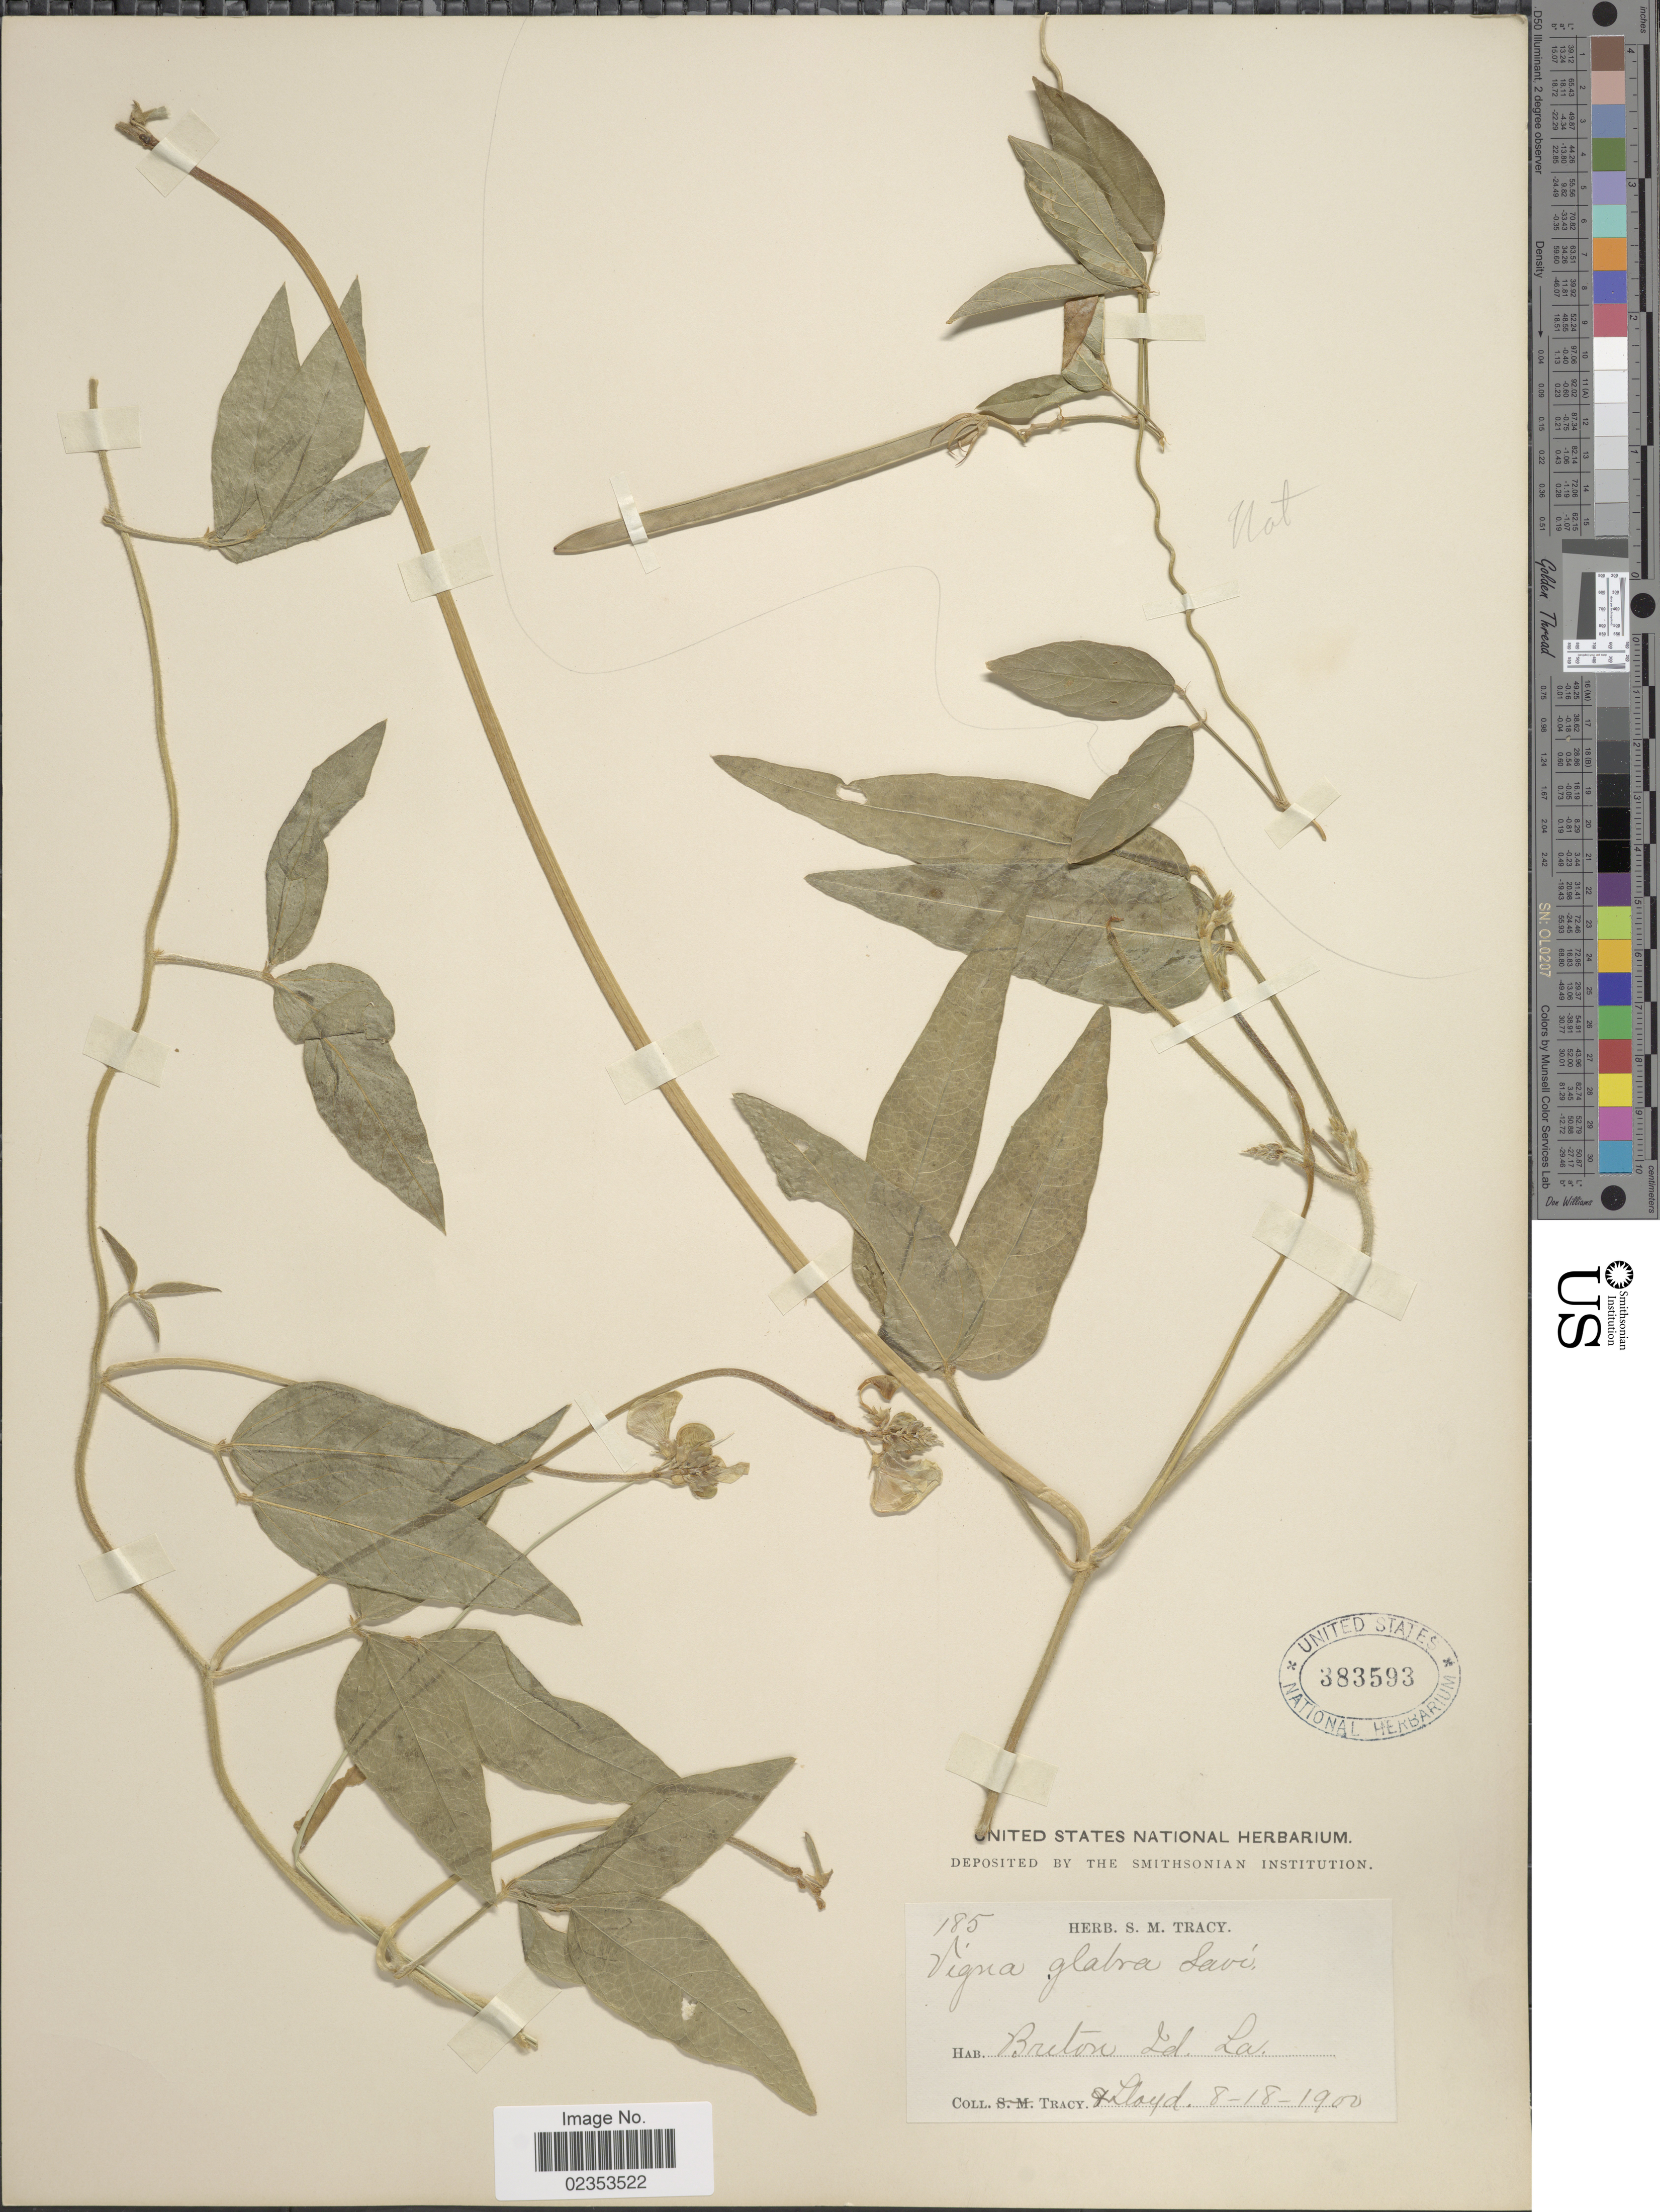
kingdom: Plantae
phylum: Tracheophyta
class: Magnoliopsida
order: Fabales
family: Fabaceae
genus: Vigna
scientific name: Vigna luteola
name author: (Jacq.) Benth.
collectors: -. Tracy & -- Lloyd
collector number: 185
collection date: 1900-08-18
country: United States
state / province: Louisiana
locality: Breton Id.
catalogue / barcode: US 383593